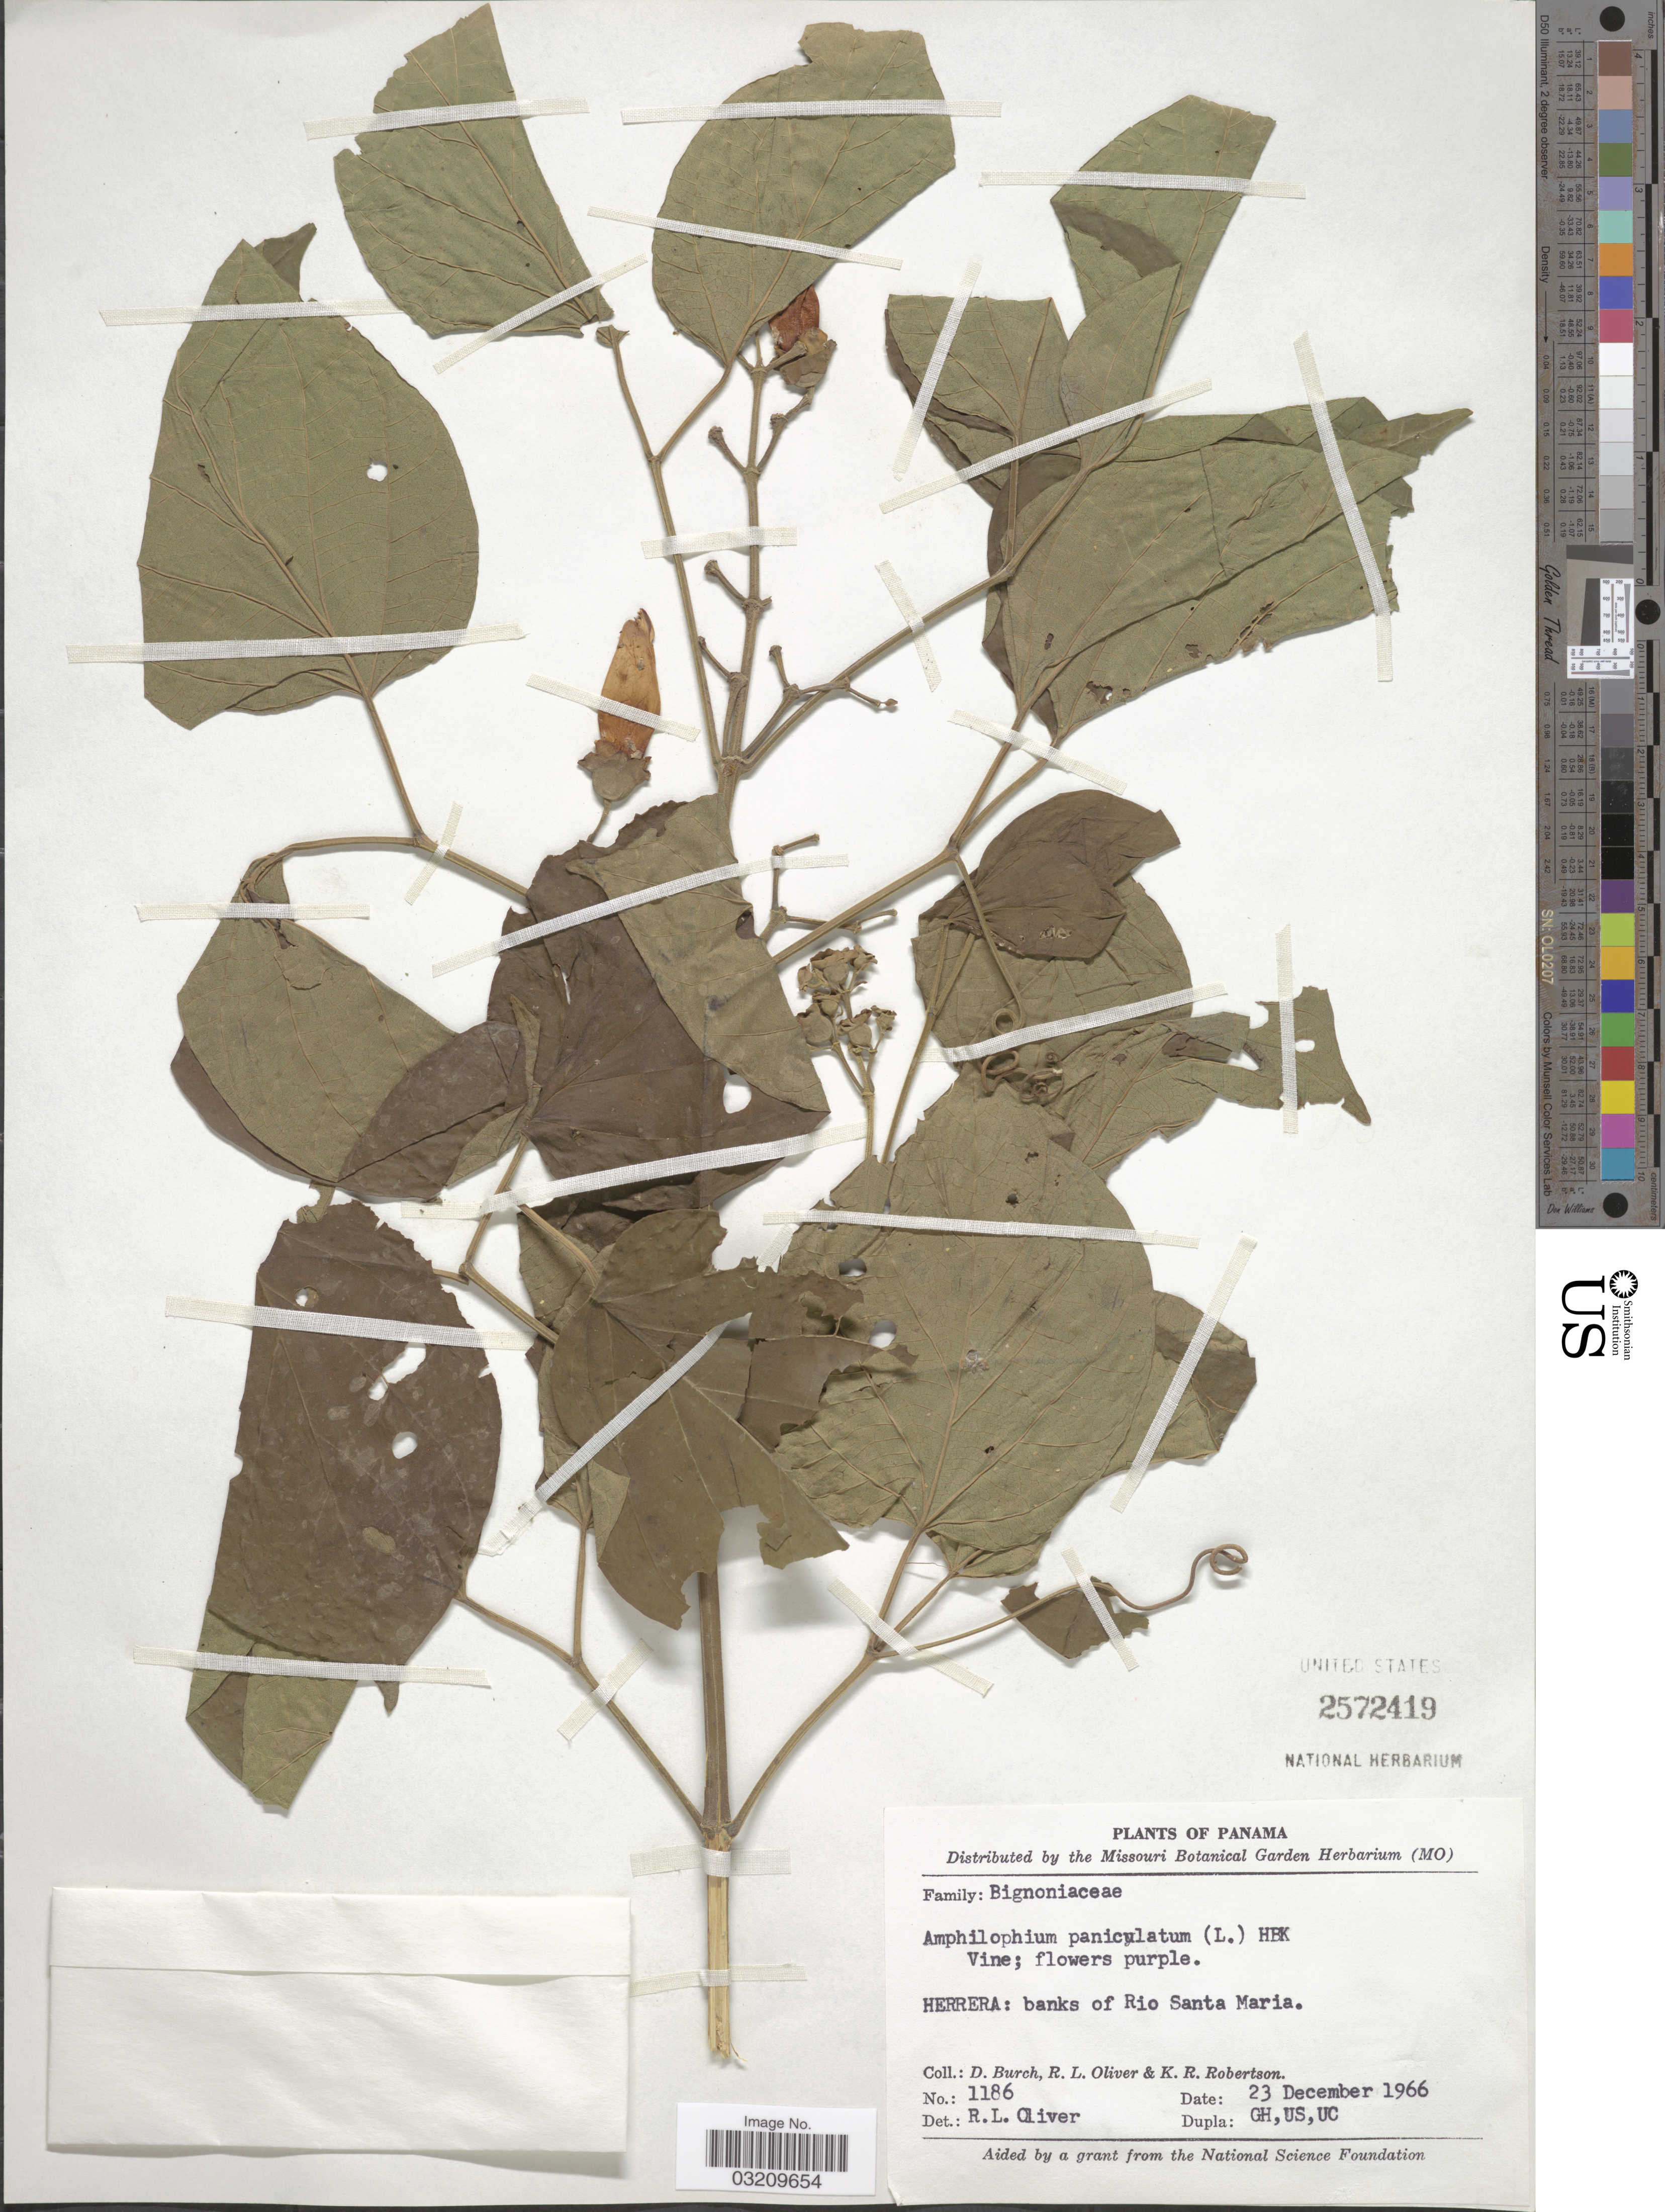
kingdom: Plantae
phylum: Tracheophyta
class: Magnoliopsida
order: Lamiales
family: Bignoniaceae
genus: Amphilophium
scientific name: Amphilophium paniculatum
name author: (L.) Kunth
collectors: D. Burch, R. Oliver & K. Robertson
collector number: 1186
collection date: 1966-12-23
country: Panama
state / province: Herrera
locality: Banks of Rio Santa Maria.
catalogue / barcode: US 2572419